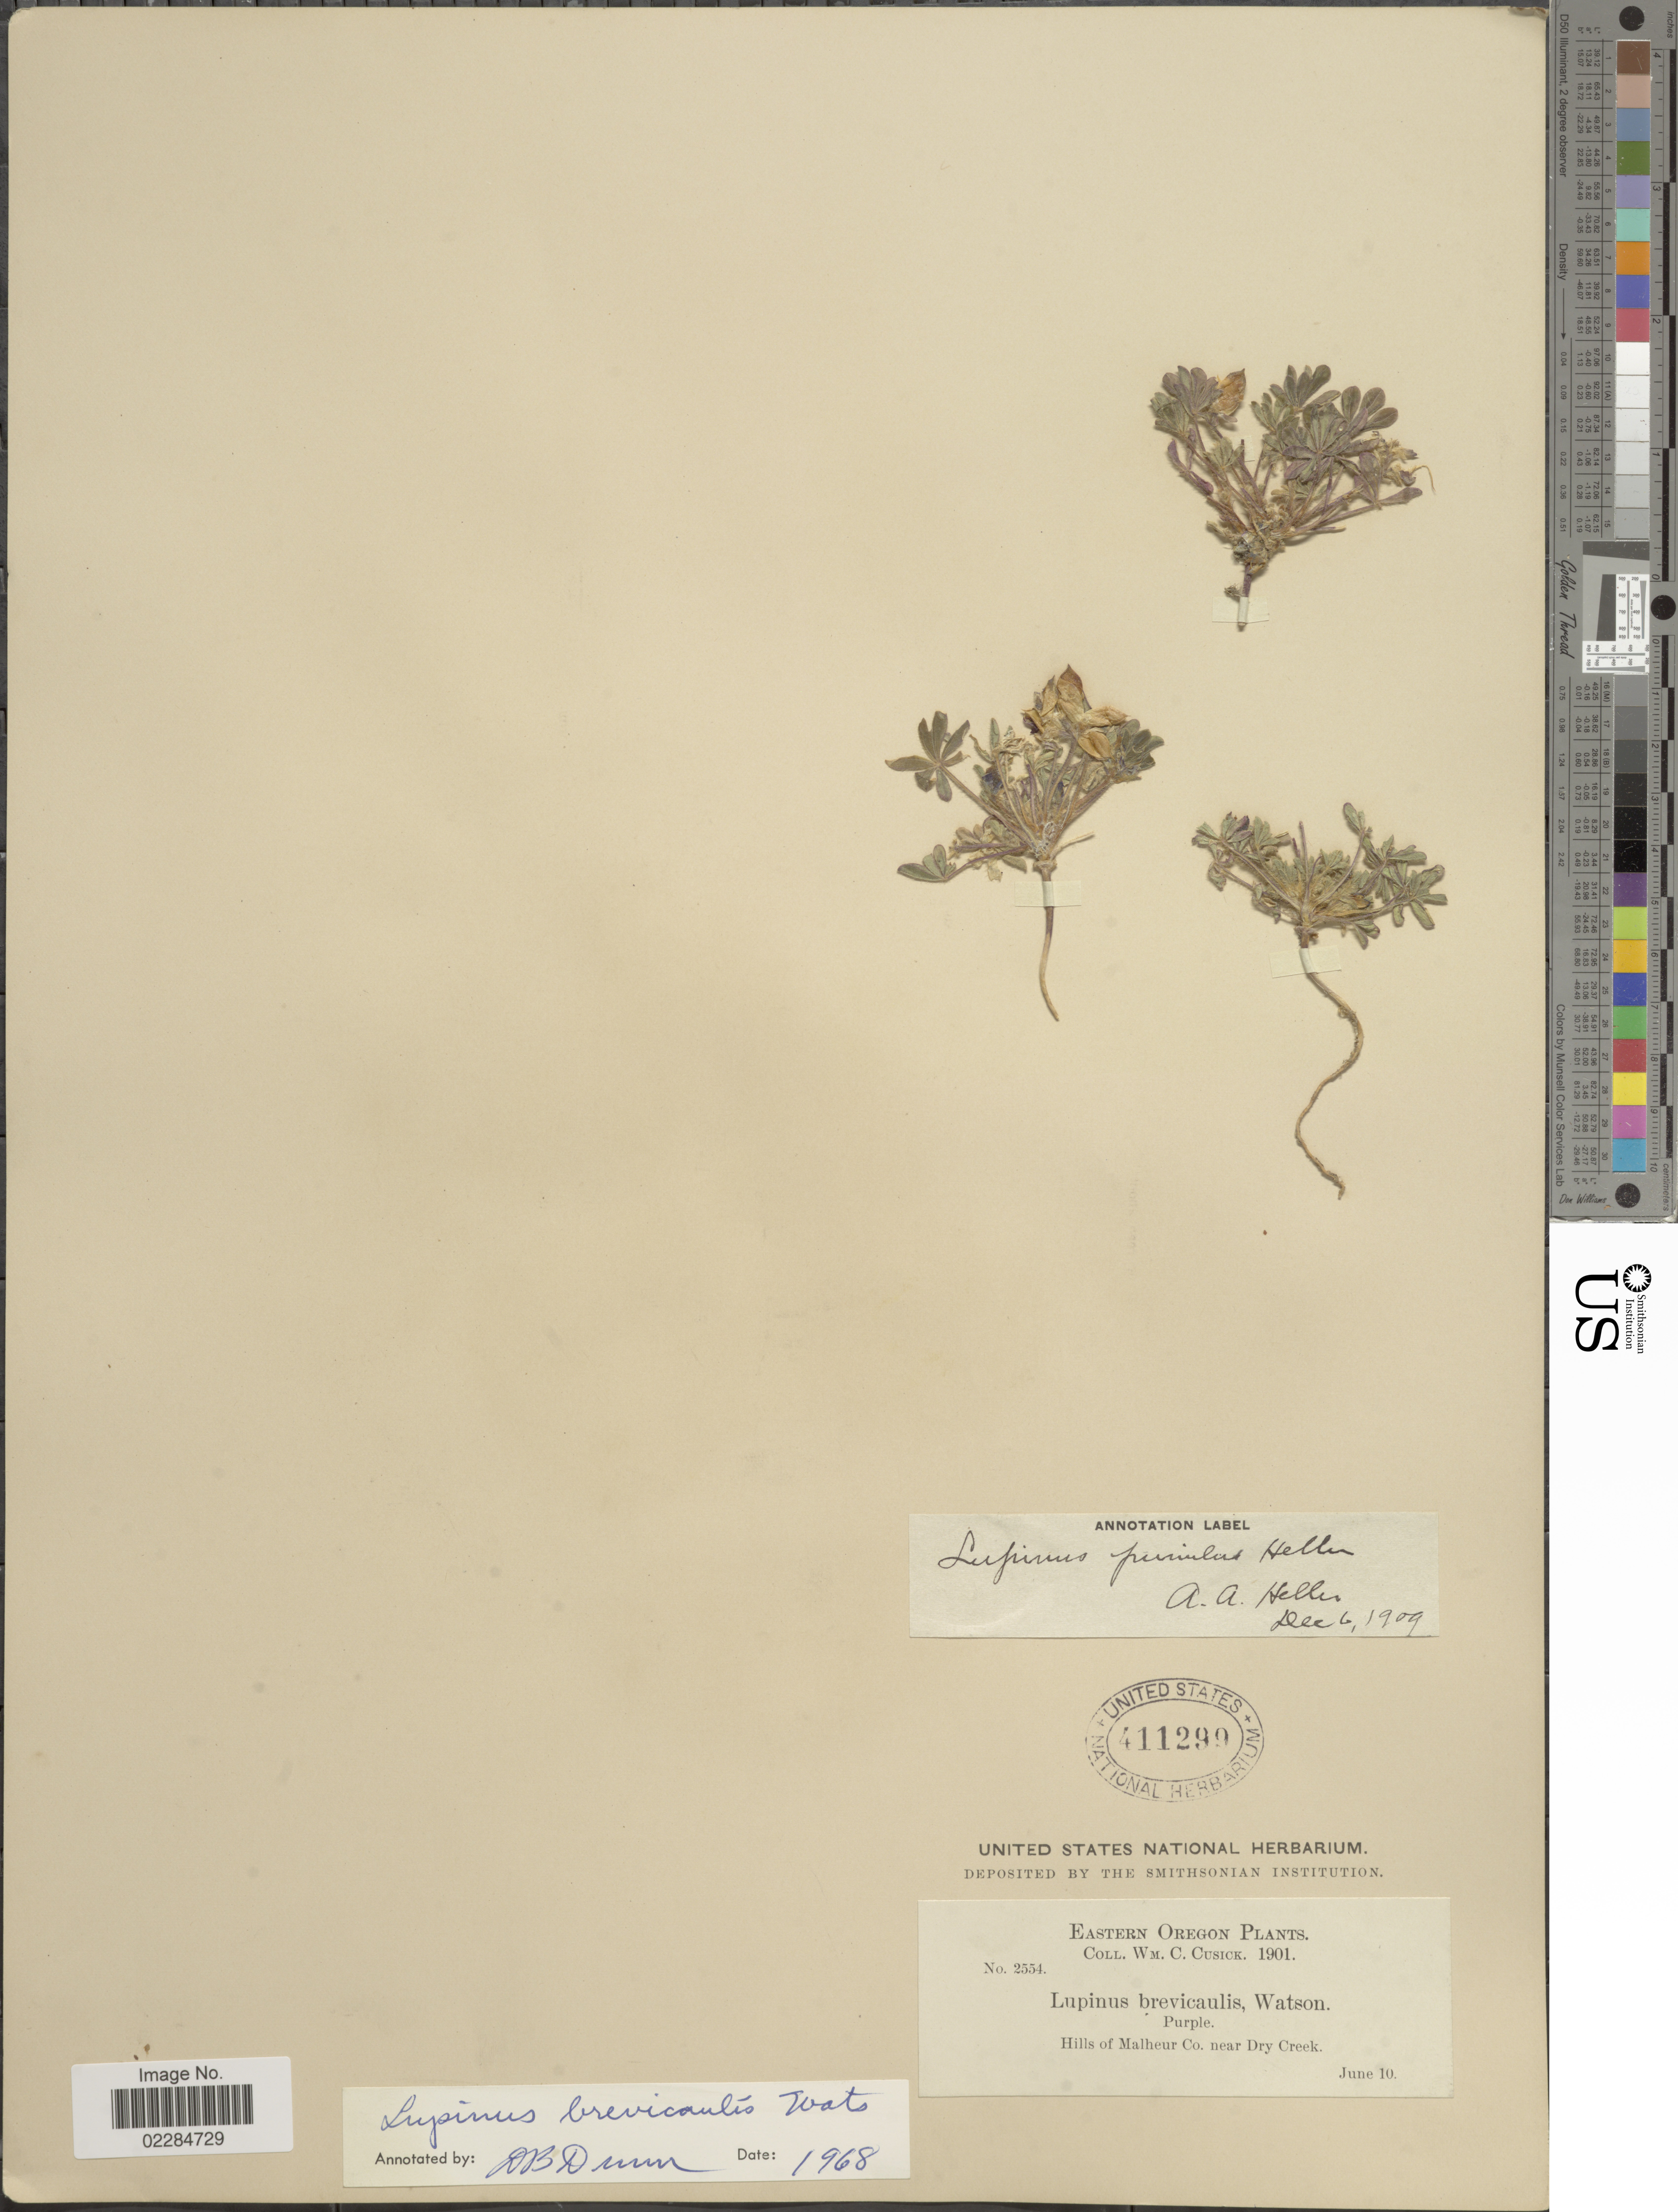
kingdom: Plantae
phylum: Tracheophyta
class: Magnoliopsida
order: Fabales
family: Fabaceae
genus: Lupinus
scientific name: Lupinus brevicaulis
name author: S. Watson in C. King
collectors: W. C. Cusick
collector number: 2554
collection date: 1901-06-10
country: United States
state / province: Oregon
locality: Eastern Oregon, Hills of Malheu Co. near Dry Creek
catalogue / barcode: US 411299